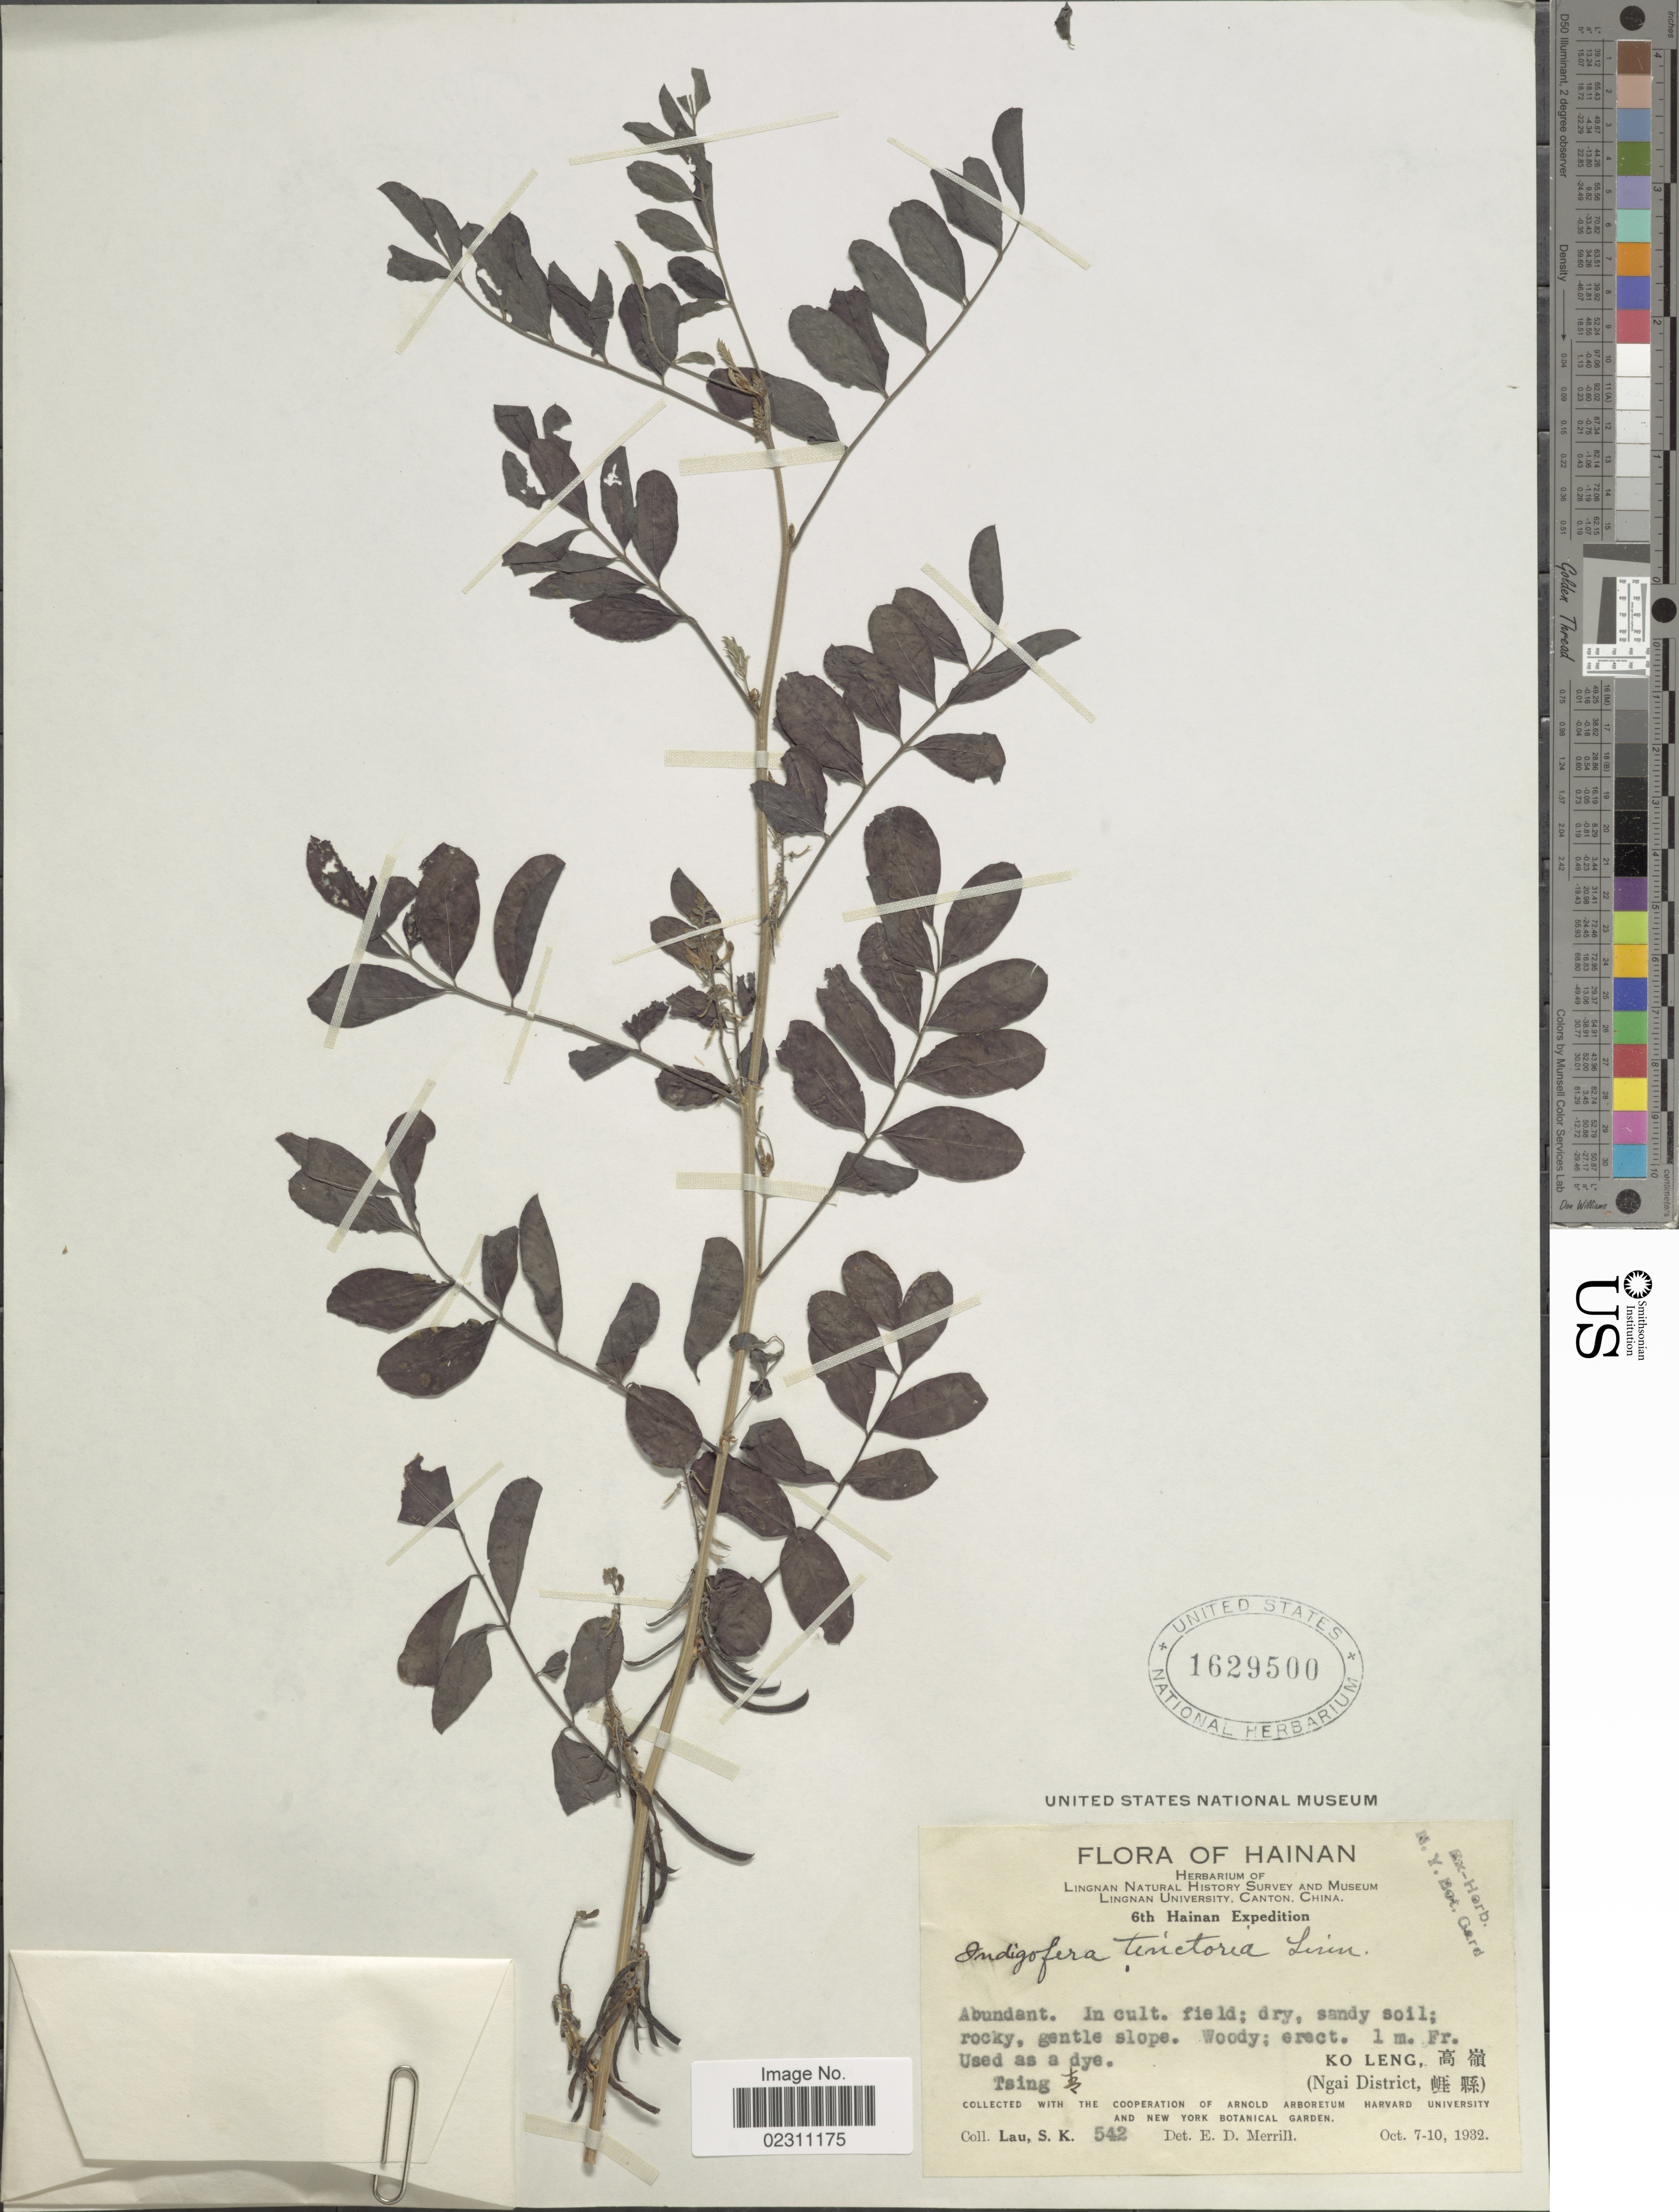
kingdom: Plantae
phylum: Tracheophyta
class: Magnoliopsida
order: Fabales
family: Fabaceae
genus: Indigofera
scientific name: Indigofera tinctoria sensu Naves non L.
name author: Naves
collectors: S. K. Lau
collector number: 542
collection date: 1932-10-07/1932-10-10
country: China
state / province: Hainan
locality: Ko Leng. (Ngai District). Tsing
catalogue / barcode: US 1629500